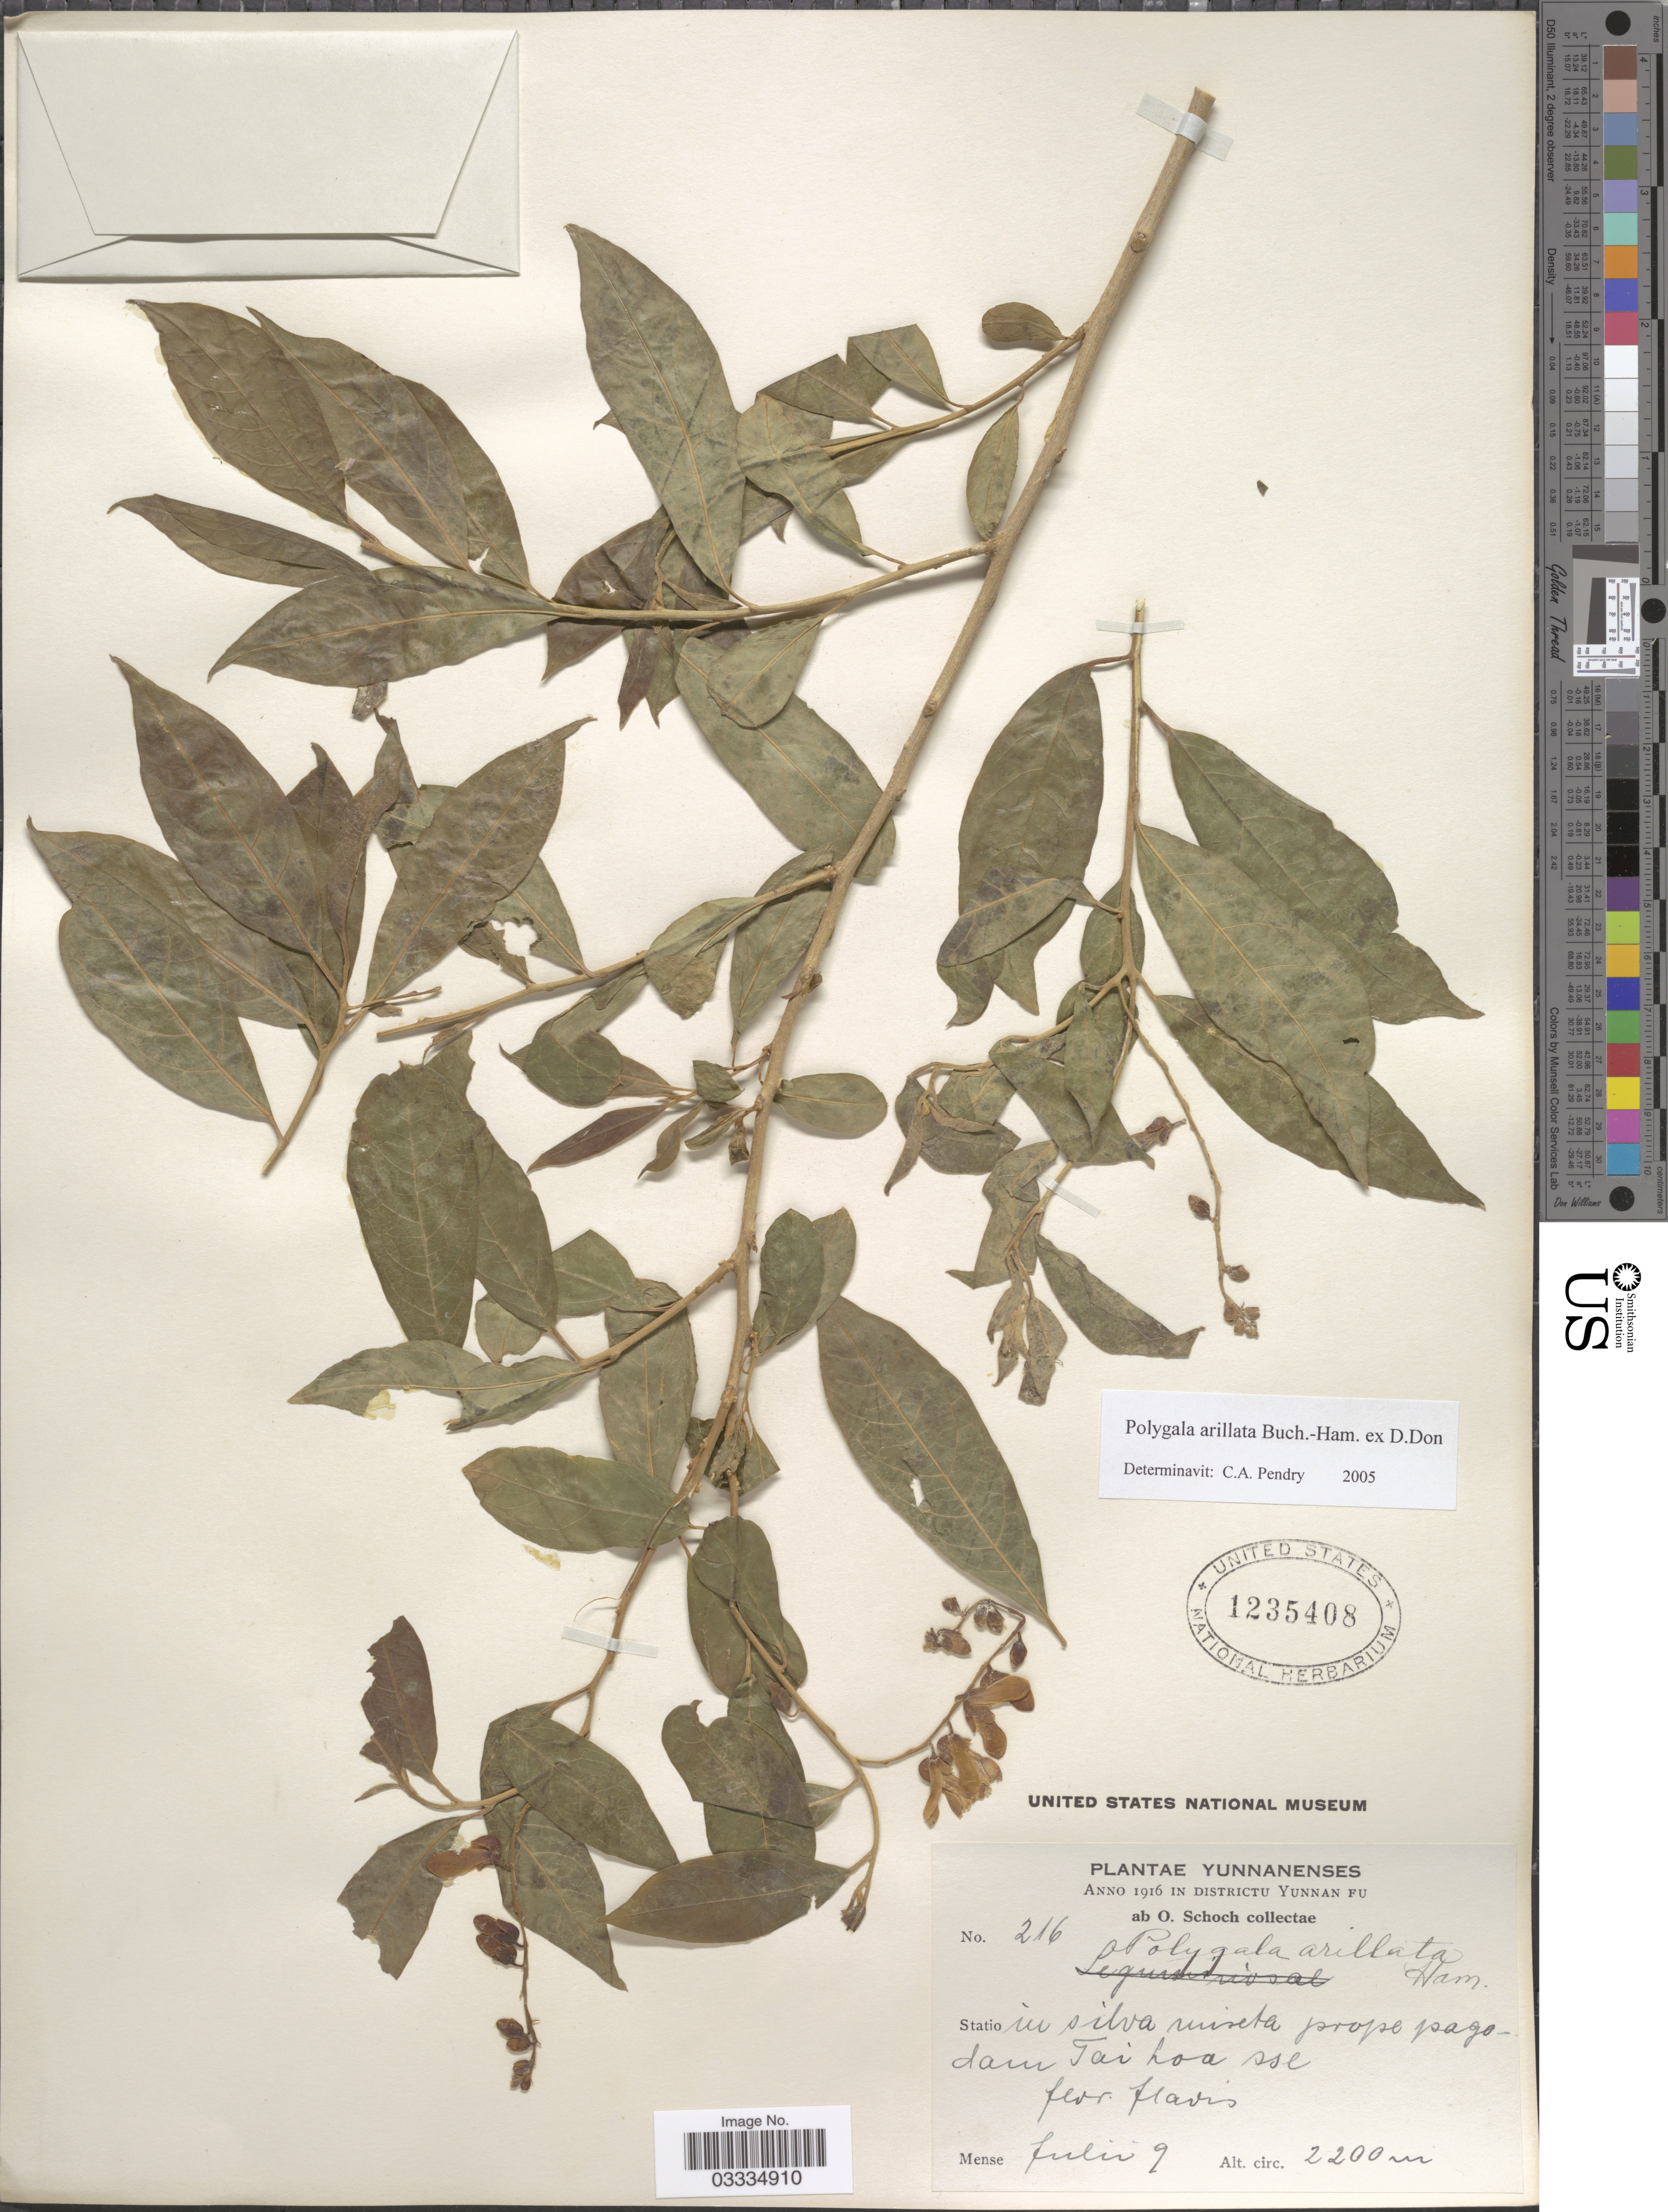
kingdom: Plantae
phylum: Tracheophyta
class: Magnoliopsida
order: Fabales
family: Polygalaceae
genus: Polygala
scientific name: Polygala arillata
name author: Buch.-Ham. ex D. Don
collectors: O. Schoch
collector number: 216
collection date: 1916-07-09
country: China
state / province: Yunnan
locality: In Districtu Yunnan Fu. Satio in silva miseta [interpreted] prope pagodam Tai hoa sse.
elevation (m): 2200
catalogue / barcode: US 1235408